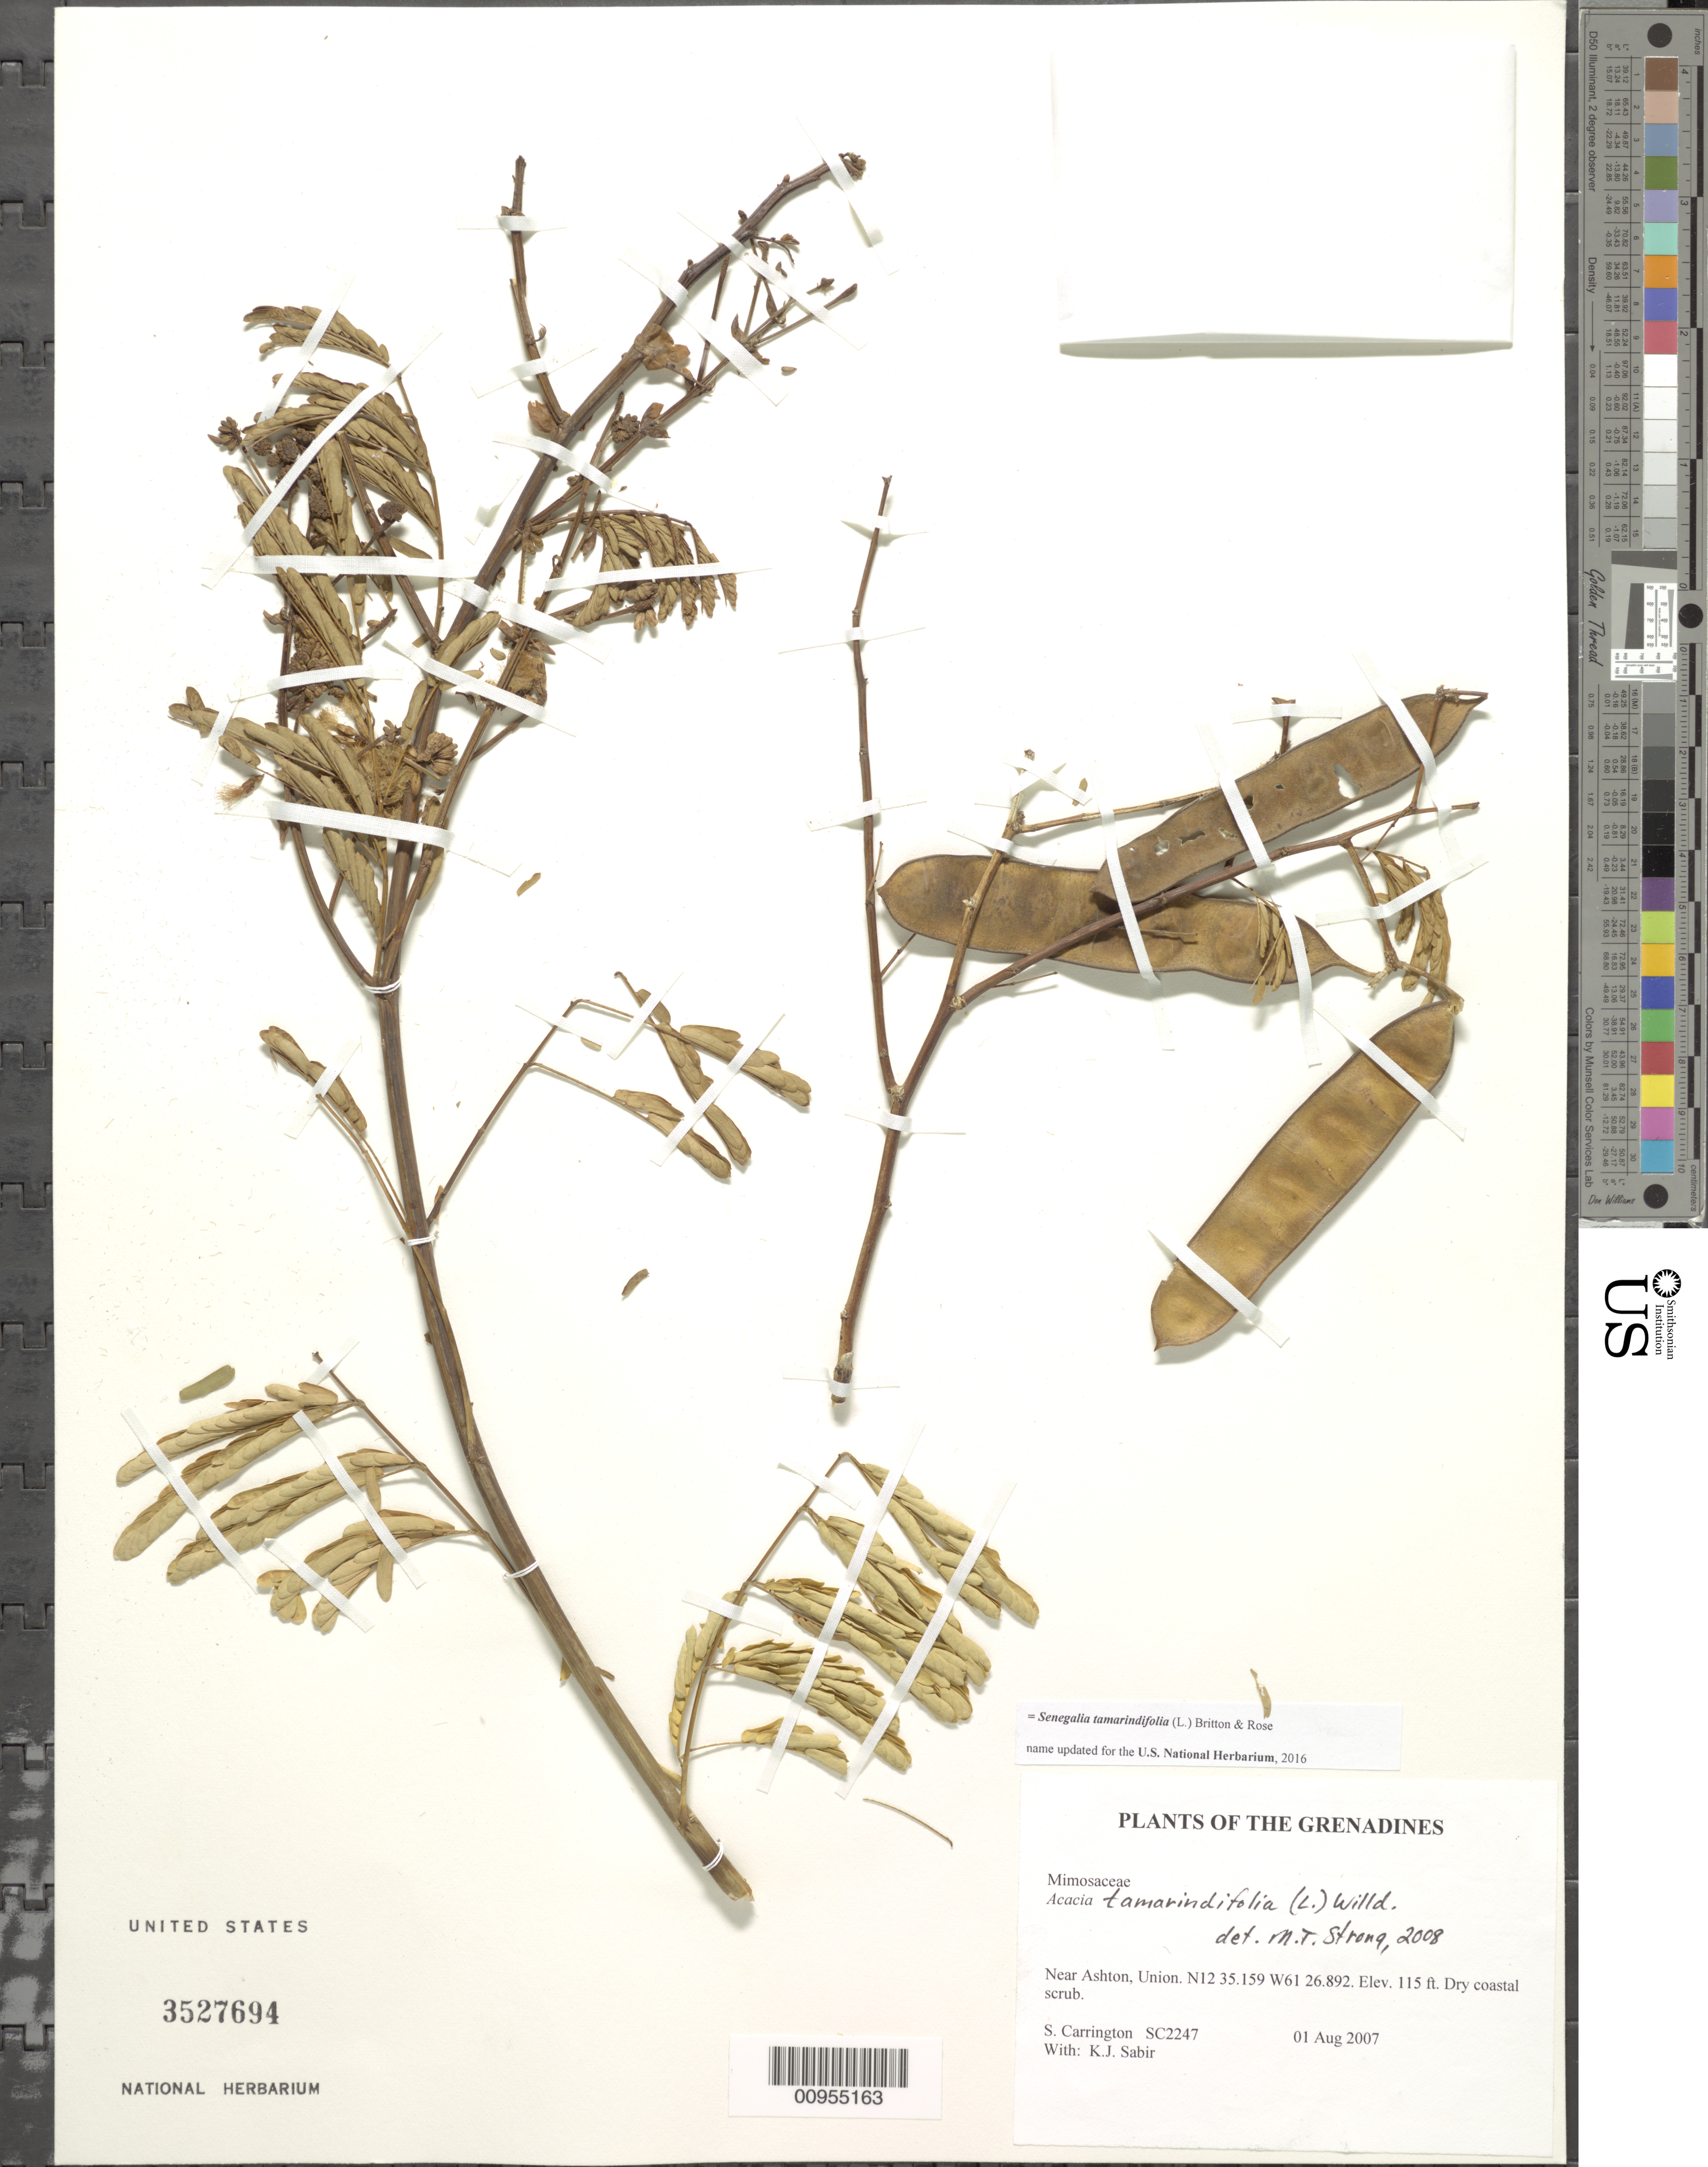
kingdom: Plantae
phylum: Tracheophyta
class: Magnoliopsida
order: Fabales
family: Fabaceae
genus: Senegalia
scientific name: Senegalia tamarindifolia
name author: (L.) Britton & Rose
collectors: C. M. S. Carrington & K. Sabir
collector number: SC 2247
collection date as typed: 01 Aug 2007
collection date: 2007-08-01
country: St. Vincent - Grenadines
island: Union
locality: near Ashton, Union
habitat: dry coastal scrub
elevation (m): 35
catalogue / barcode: US 3527694